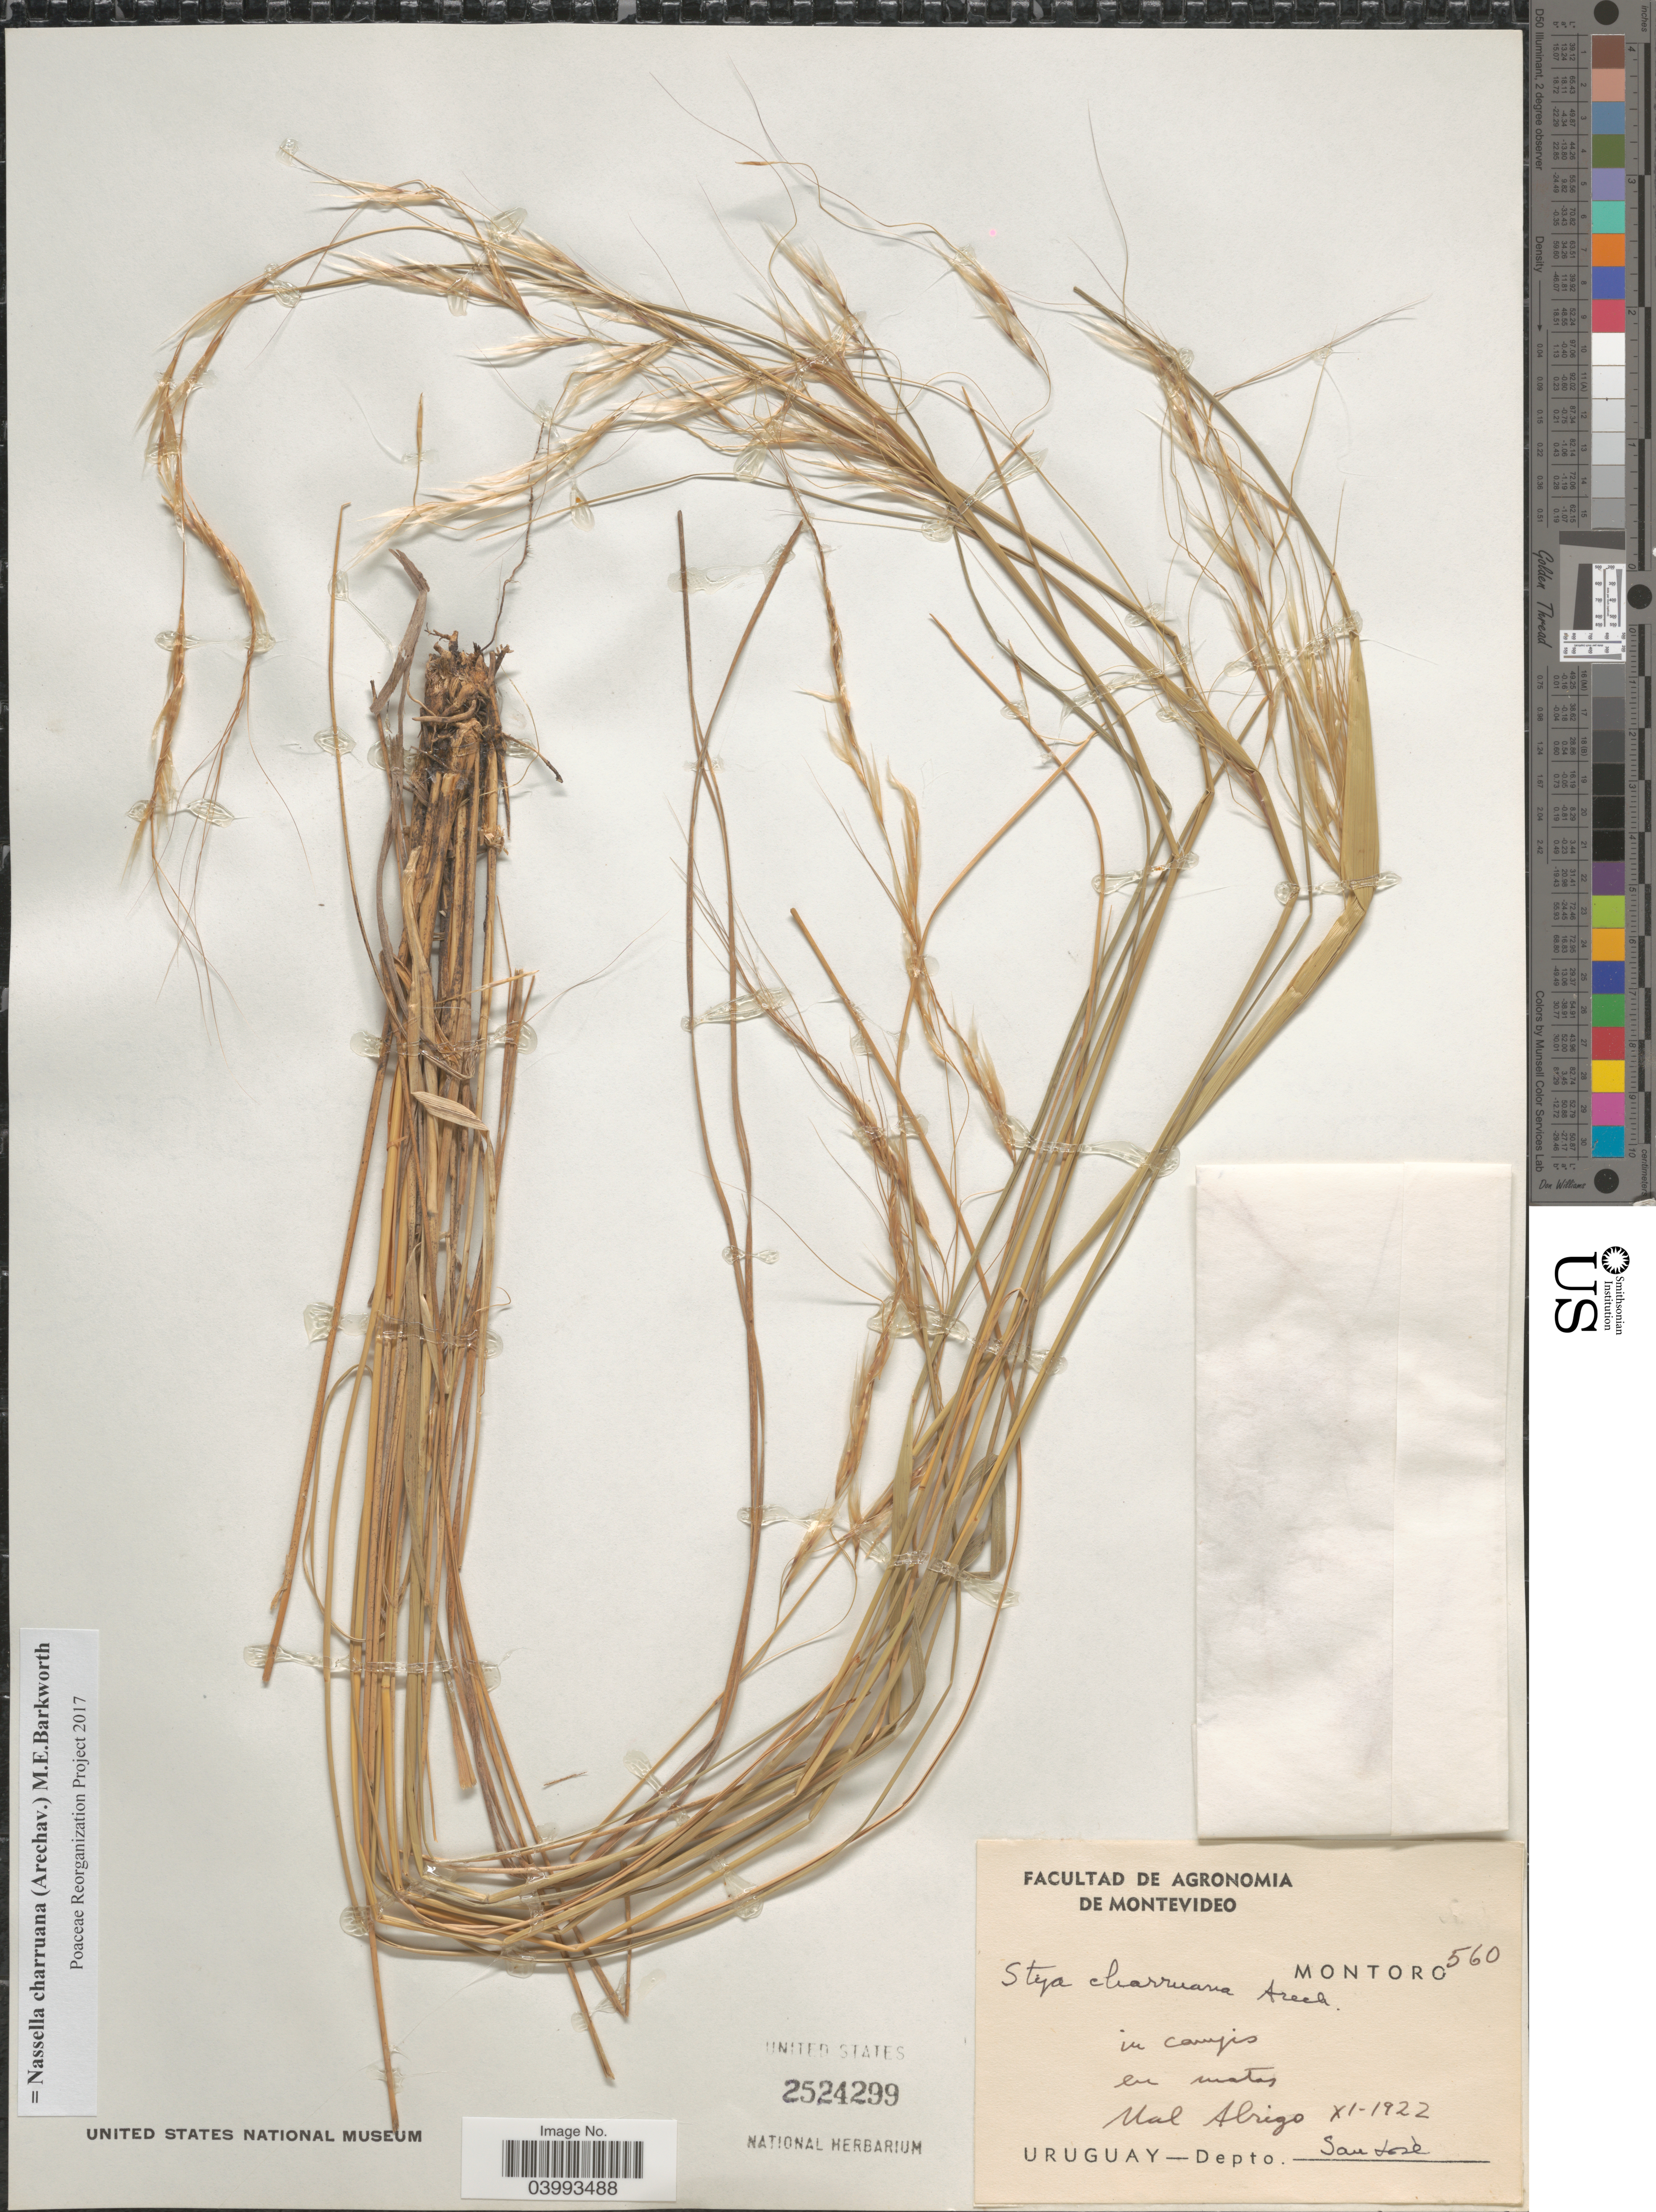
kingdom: Plantae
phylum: Tracheophyta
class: Liliopsida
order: Poales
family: Poaceae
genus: Nassella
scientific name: Nassella charruana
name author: (Arechav.) Barkworth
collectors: Montoro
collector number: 560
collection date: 1922-11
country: Uruguay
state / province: San José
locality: In campis en matas. Mal Abrigo. Depto. San José.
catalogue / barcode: US 2524299